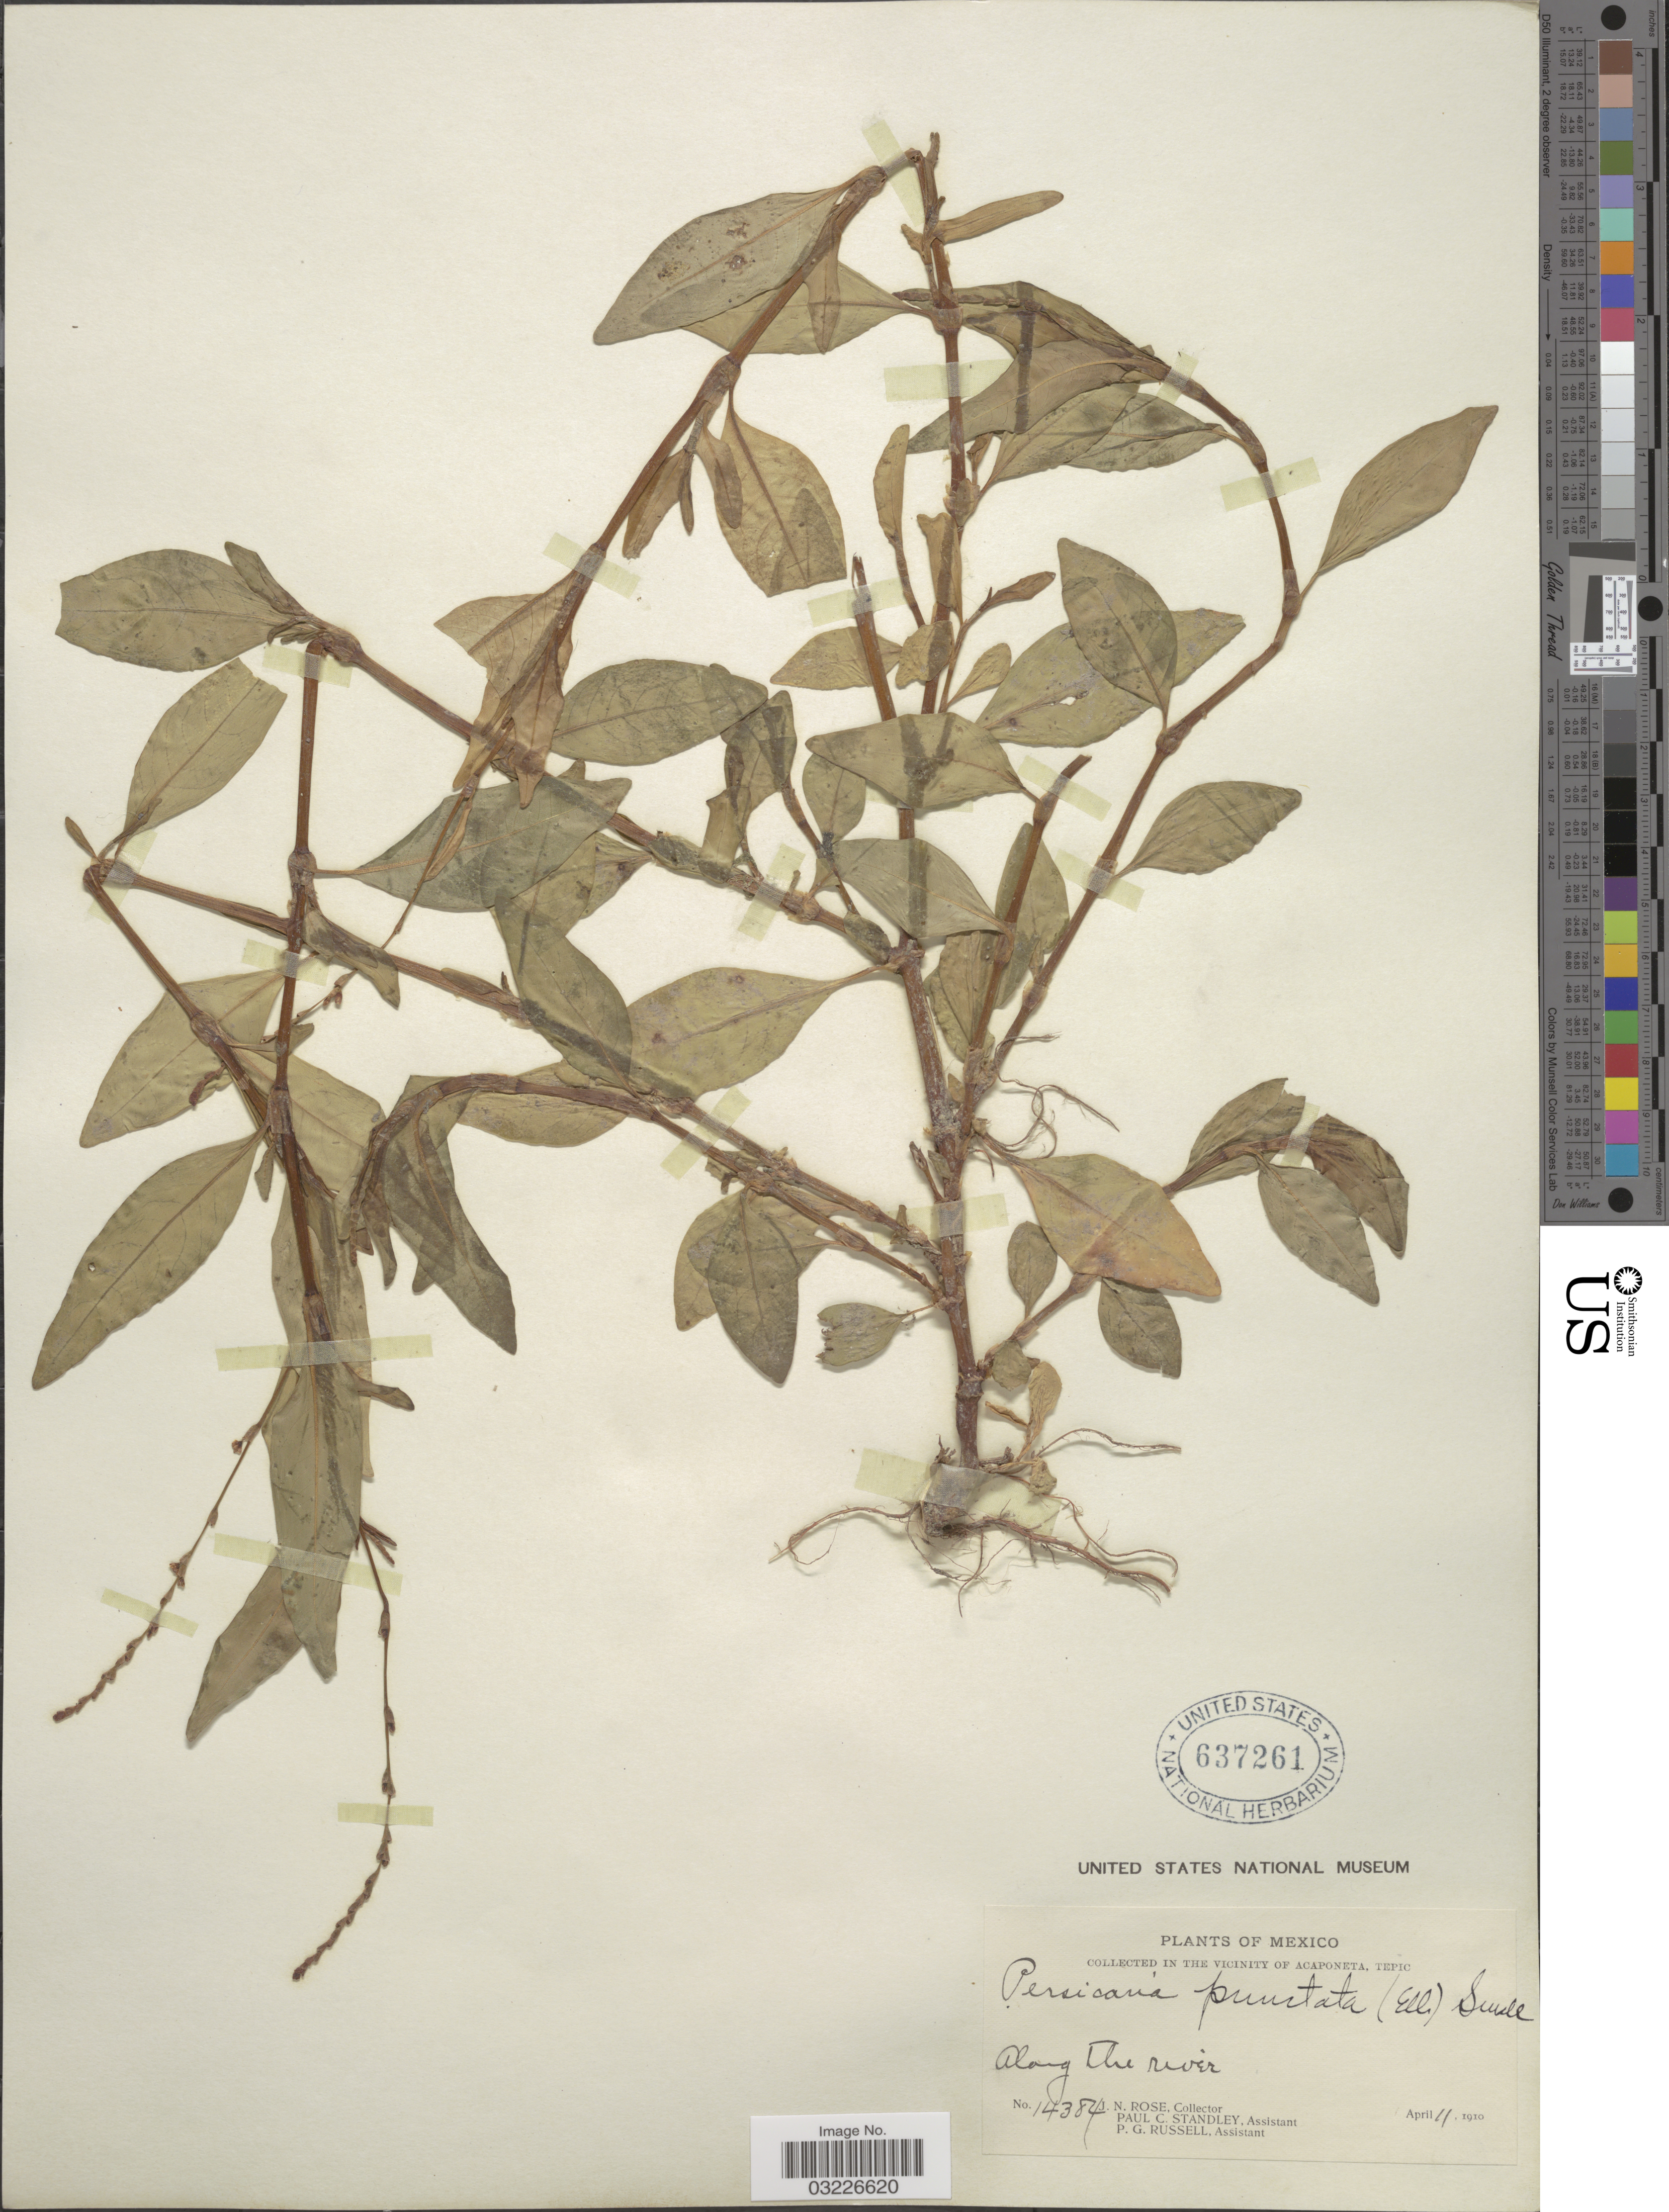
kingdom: Plantae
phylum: Tracheophyta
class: Magnoliopsida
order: Caryophyllales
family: Polygonaceae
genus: Polygonum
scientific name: Polygonum opelousanum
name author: Riddell ex Small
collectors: J. N. Rose, P. C. Standley & P. G. Russell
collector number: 14384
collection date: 1910-04-11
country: Mexico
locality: In the vicinity of Acaponeta, Tepic. Along the river.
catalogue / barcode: US 637261